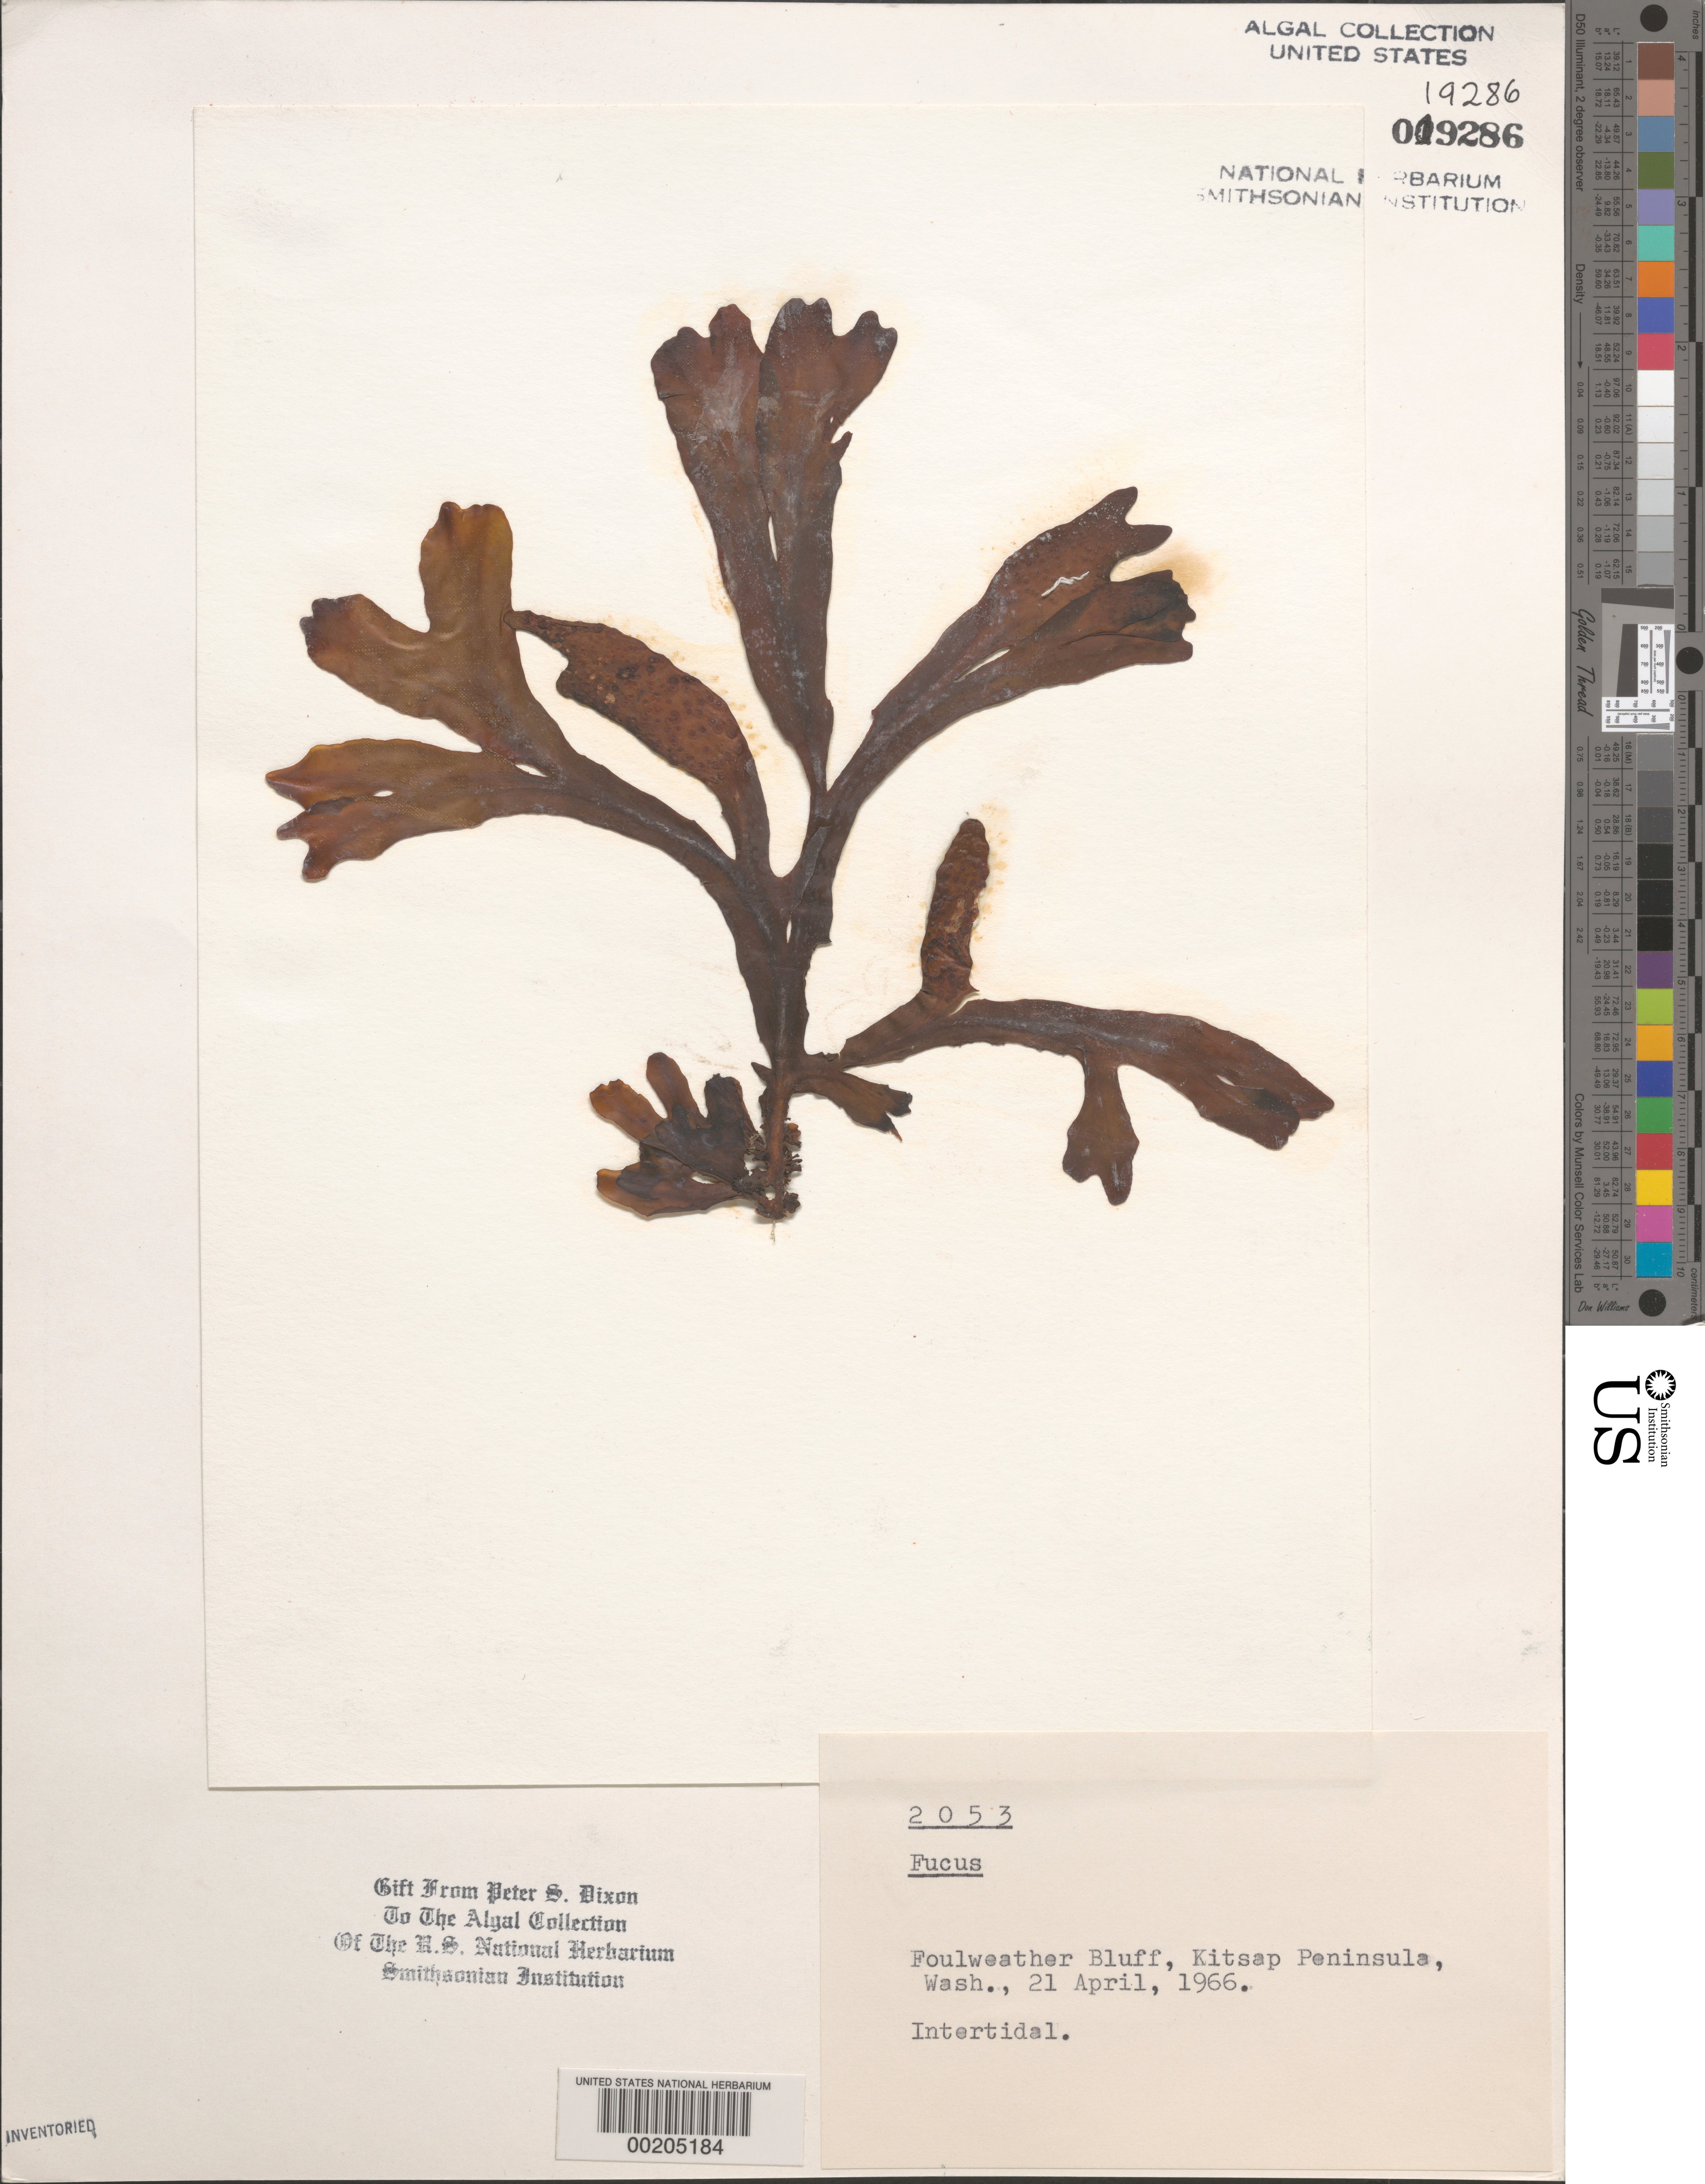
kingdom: Chromista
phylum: Ochrophyta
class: Phaeophyceae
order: Fucales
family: Fucaceae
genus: Fucus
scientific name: Fucus sp.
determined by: Dixon, P. S.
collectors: P. S. Dixon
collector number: PSD 2053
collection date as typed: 21 Apr 1966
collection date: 1966-04-21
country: United States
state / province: Washington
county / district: Kitsap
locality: Foulweather Bluff, Kitsap Peninsula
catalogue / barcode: US 19286